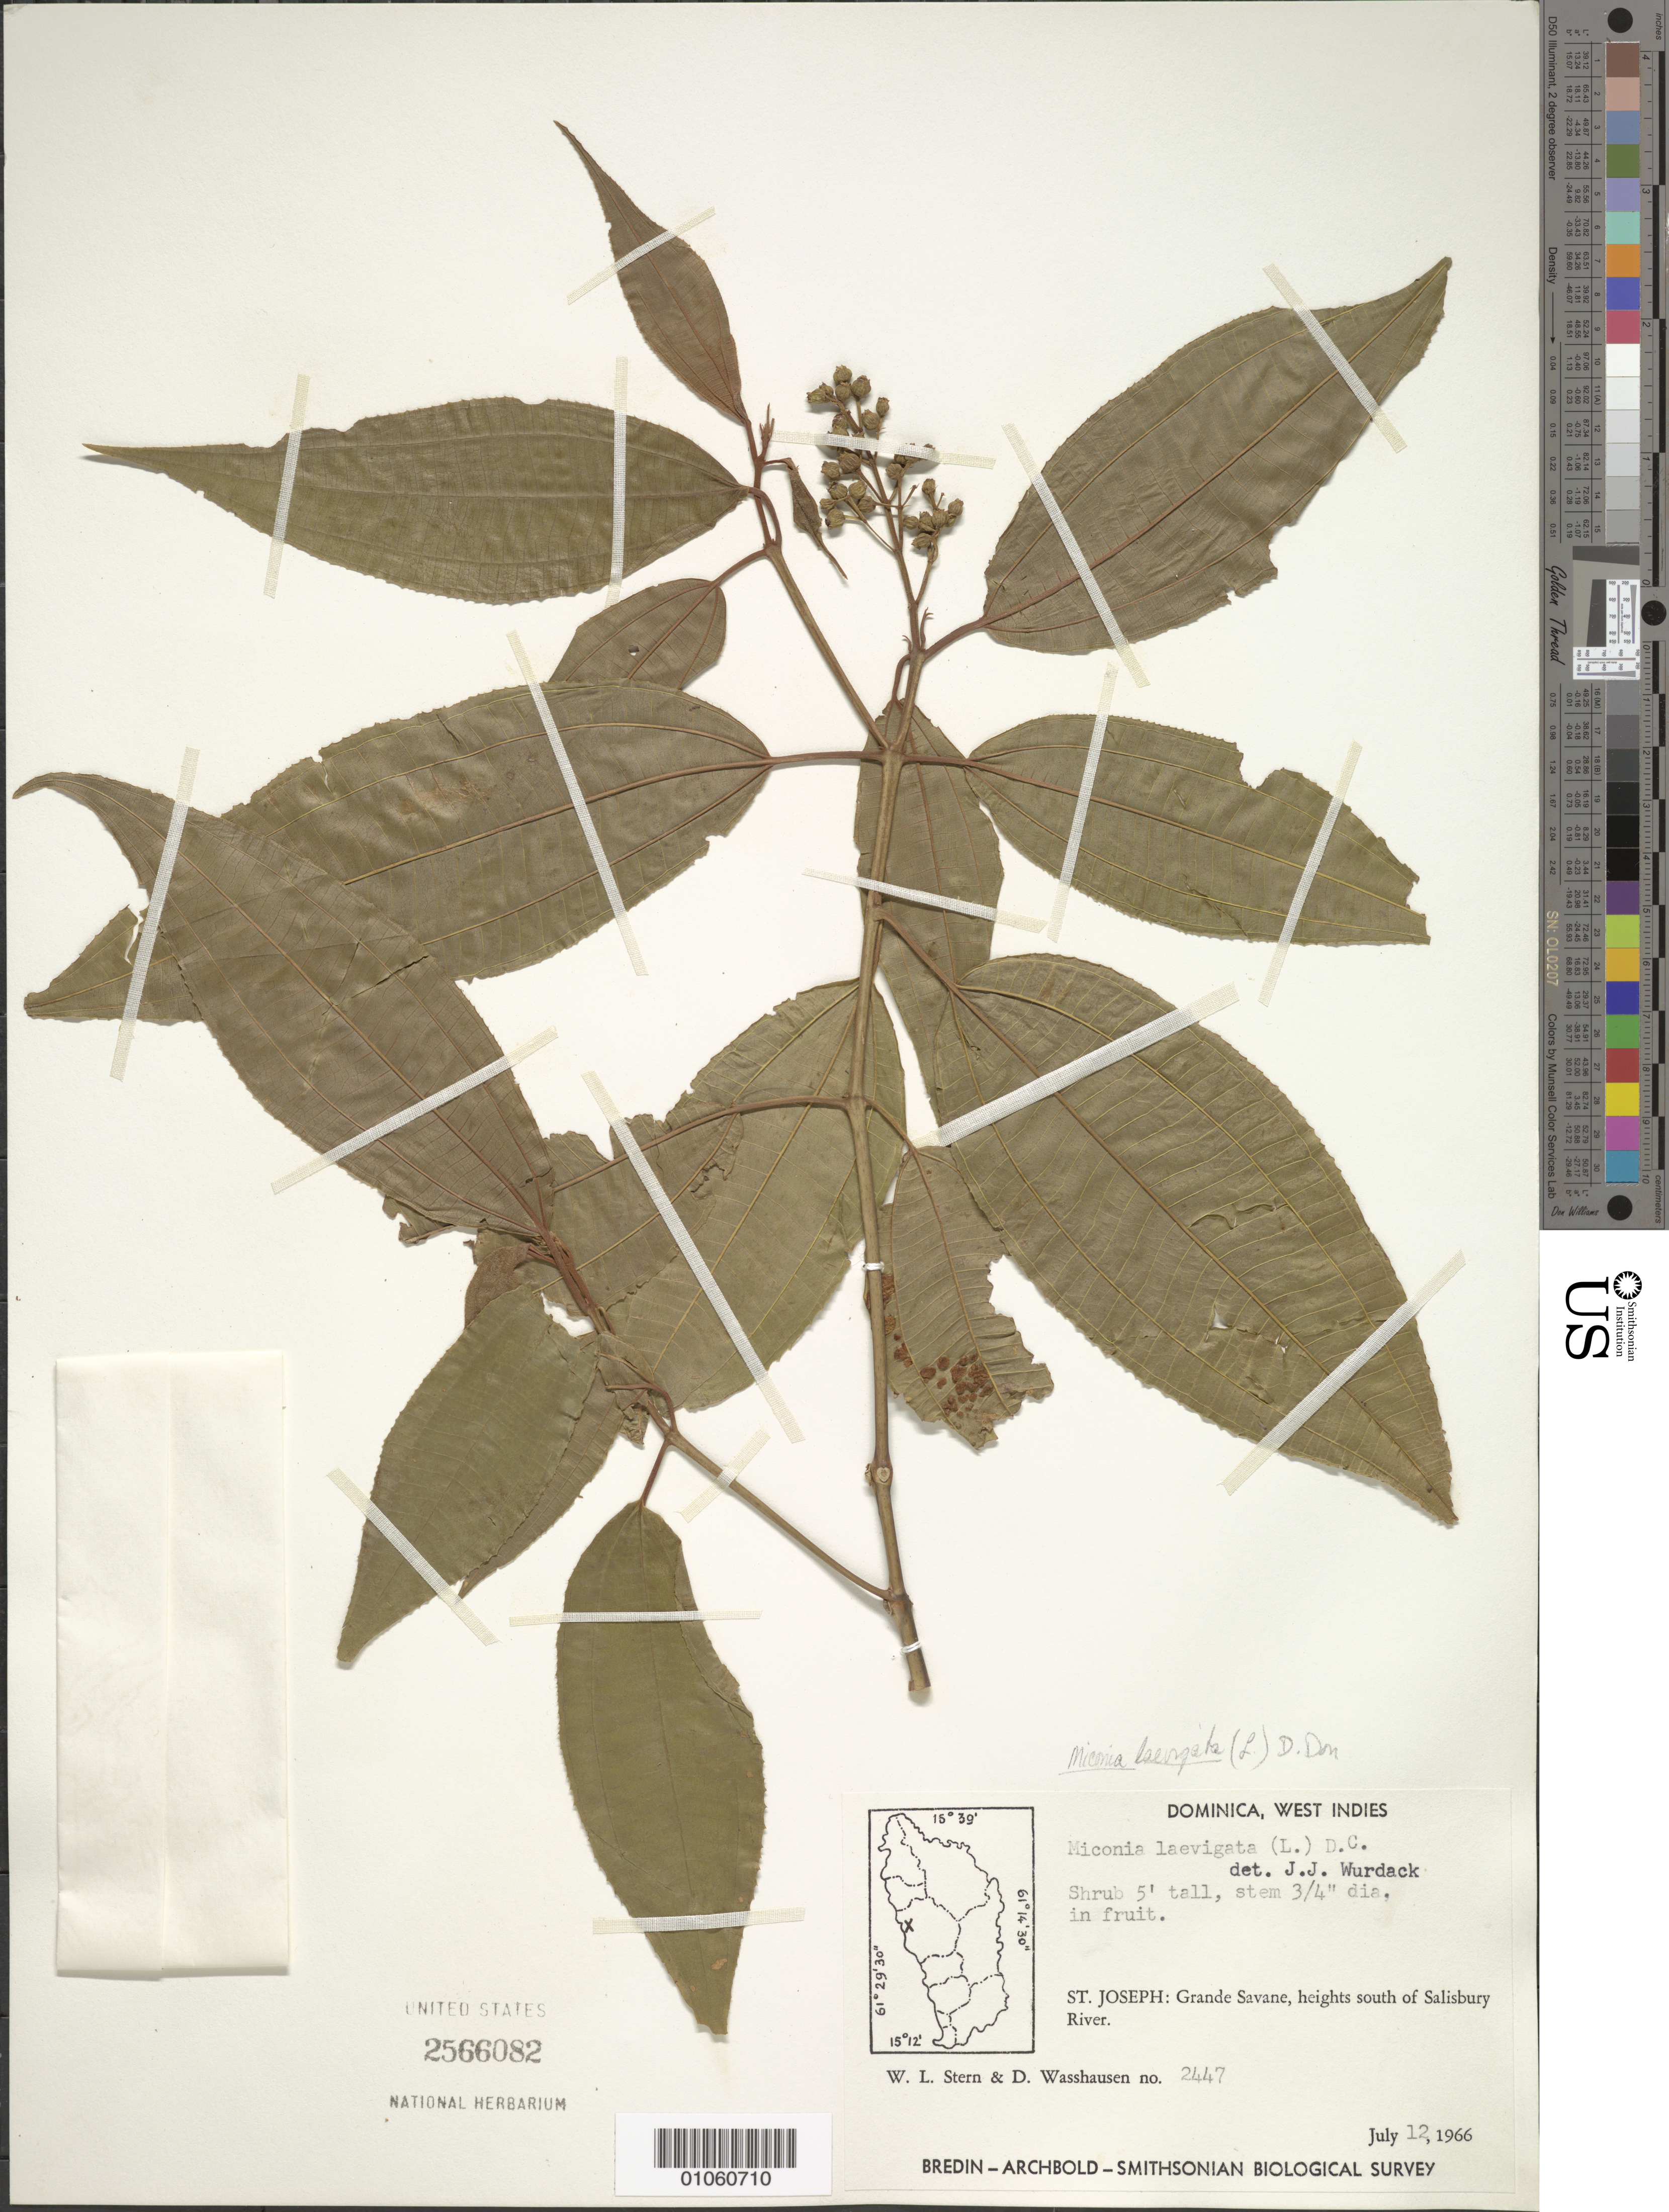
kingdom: Plantae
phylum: Tracheophyta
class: Magnoliopsida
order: Myrtales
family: Melastomataceae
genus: Miconia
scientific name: Miconia laevigata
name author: (L.) D. Don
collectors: W. L. Stern & D. C. Wasshausen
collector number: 2447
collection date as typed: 12 Jul 1966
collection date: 1966-07-12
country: Dominica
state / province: St. Joseph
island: Dominica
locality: Grande Savane, heights S of Salisbury River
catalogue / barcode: US 2566082